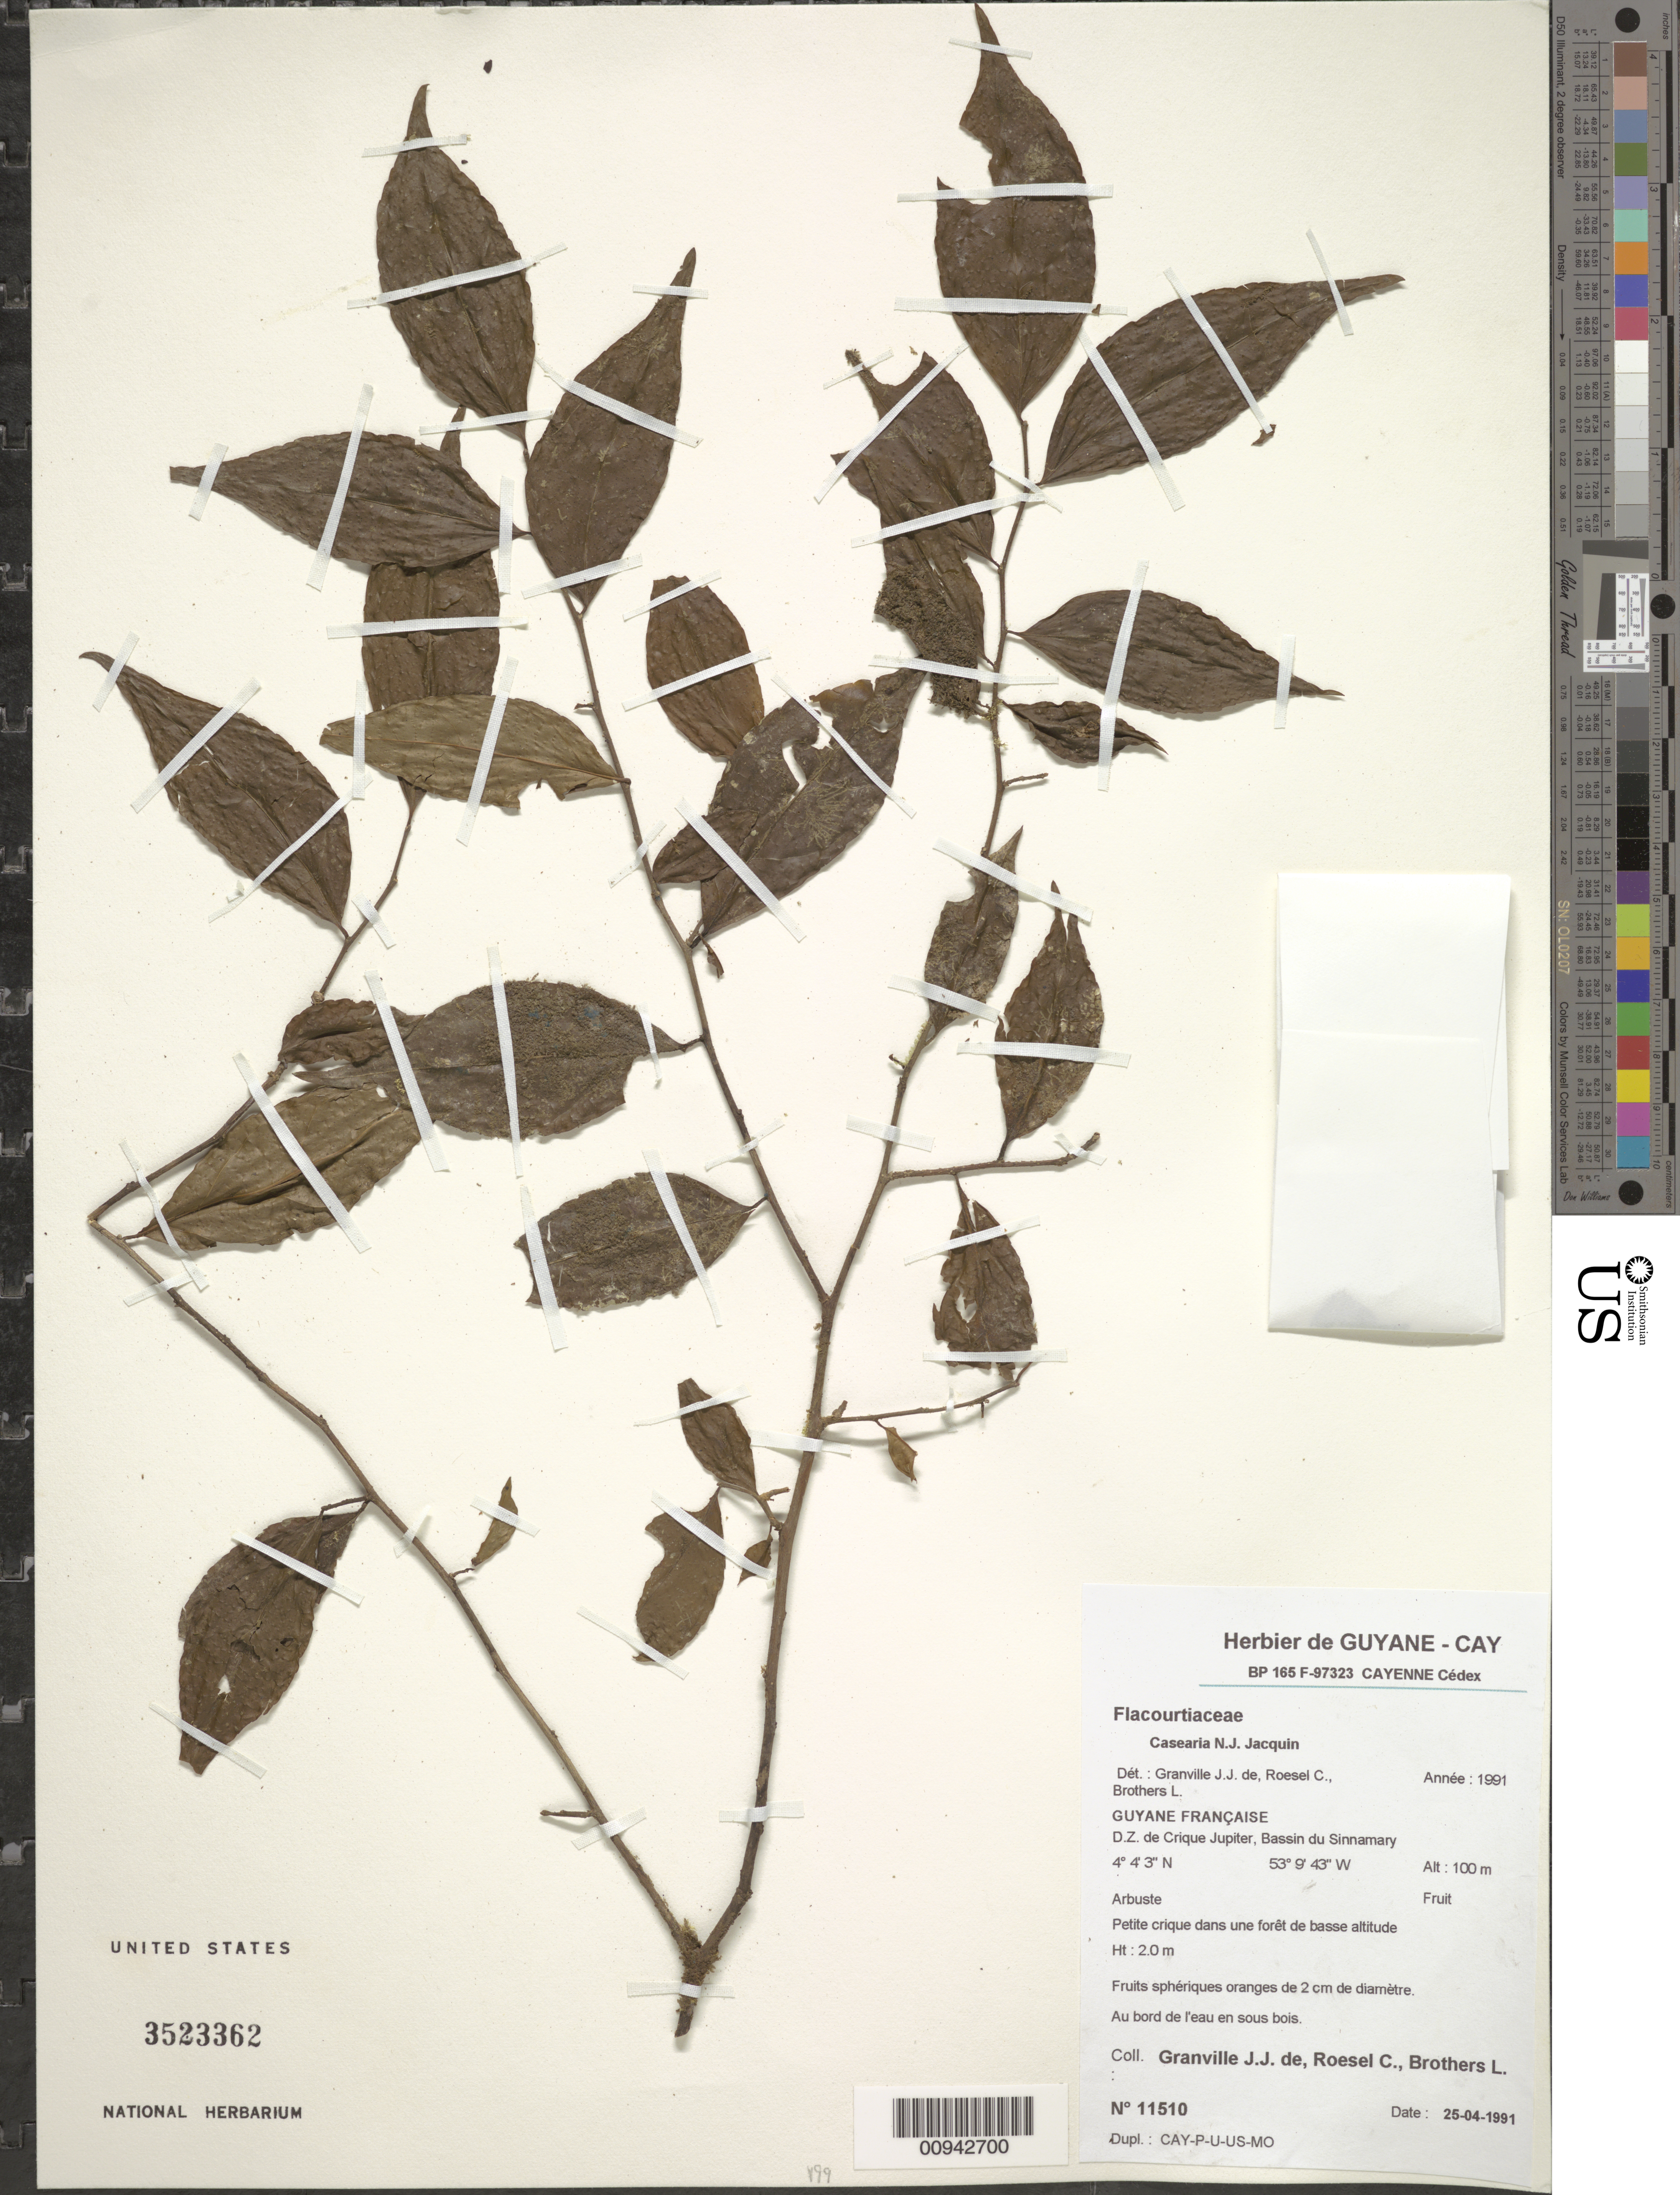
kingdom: Plantae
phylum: Tracheophyta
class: Magnoliopsida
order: Malpighiales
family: Salicaceae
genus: Casearia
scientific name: Casearia sp.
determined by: Granville, J. J.; Roesel, C. S.; Brothers, Leslie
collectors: J.-J. de Granville, C. S. Roesel & L. Brothers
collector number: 11510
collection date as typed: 25-Apr-91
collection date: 1991-04-25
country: French Guiana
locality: D.Z. de Crique Jupiter, Bassin du Sinnamary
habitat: Petite crique dans une foret de basse altitude. Au bord de l'eau en sous bois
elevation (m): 100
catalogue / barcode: US 3523362